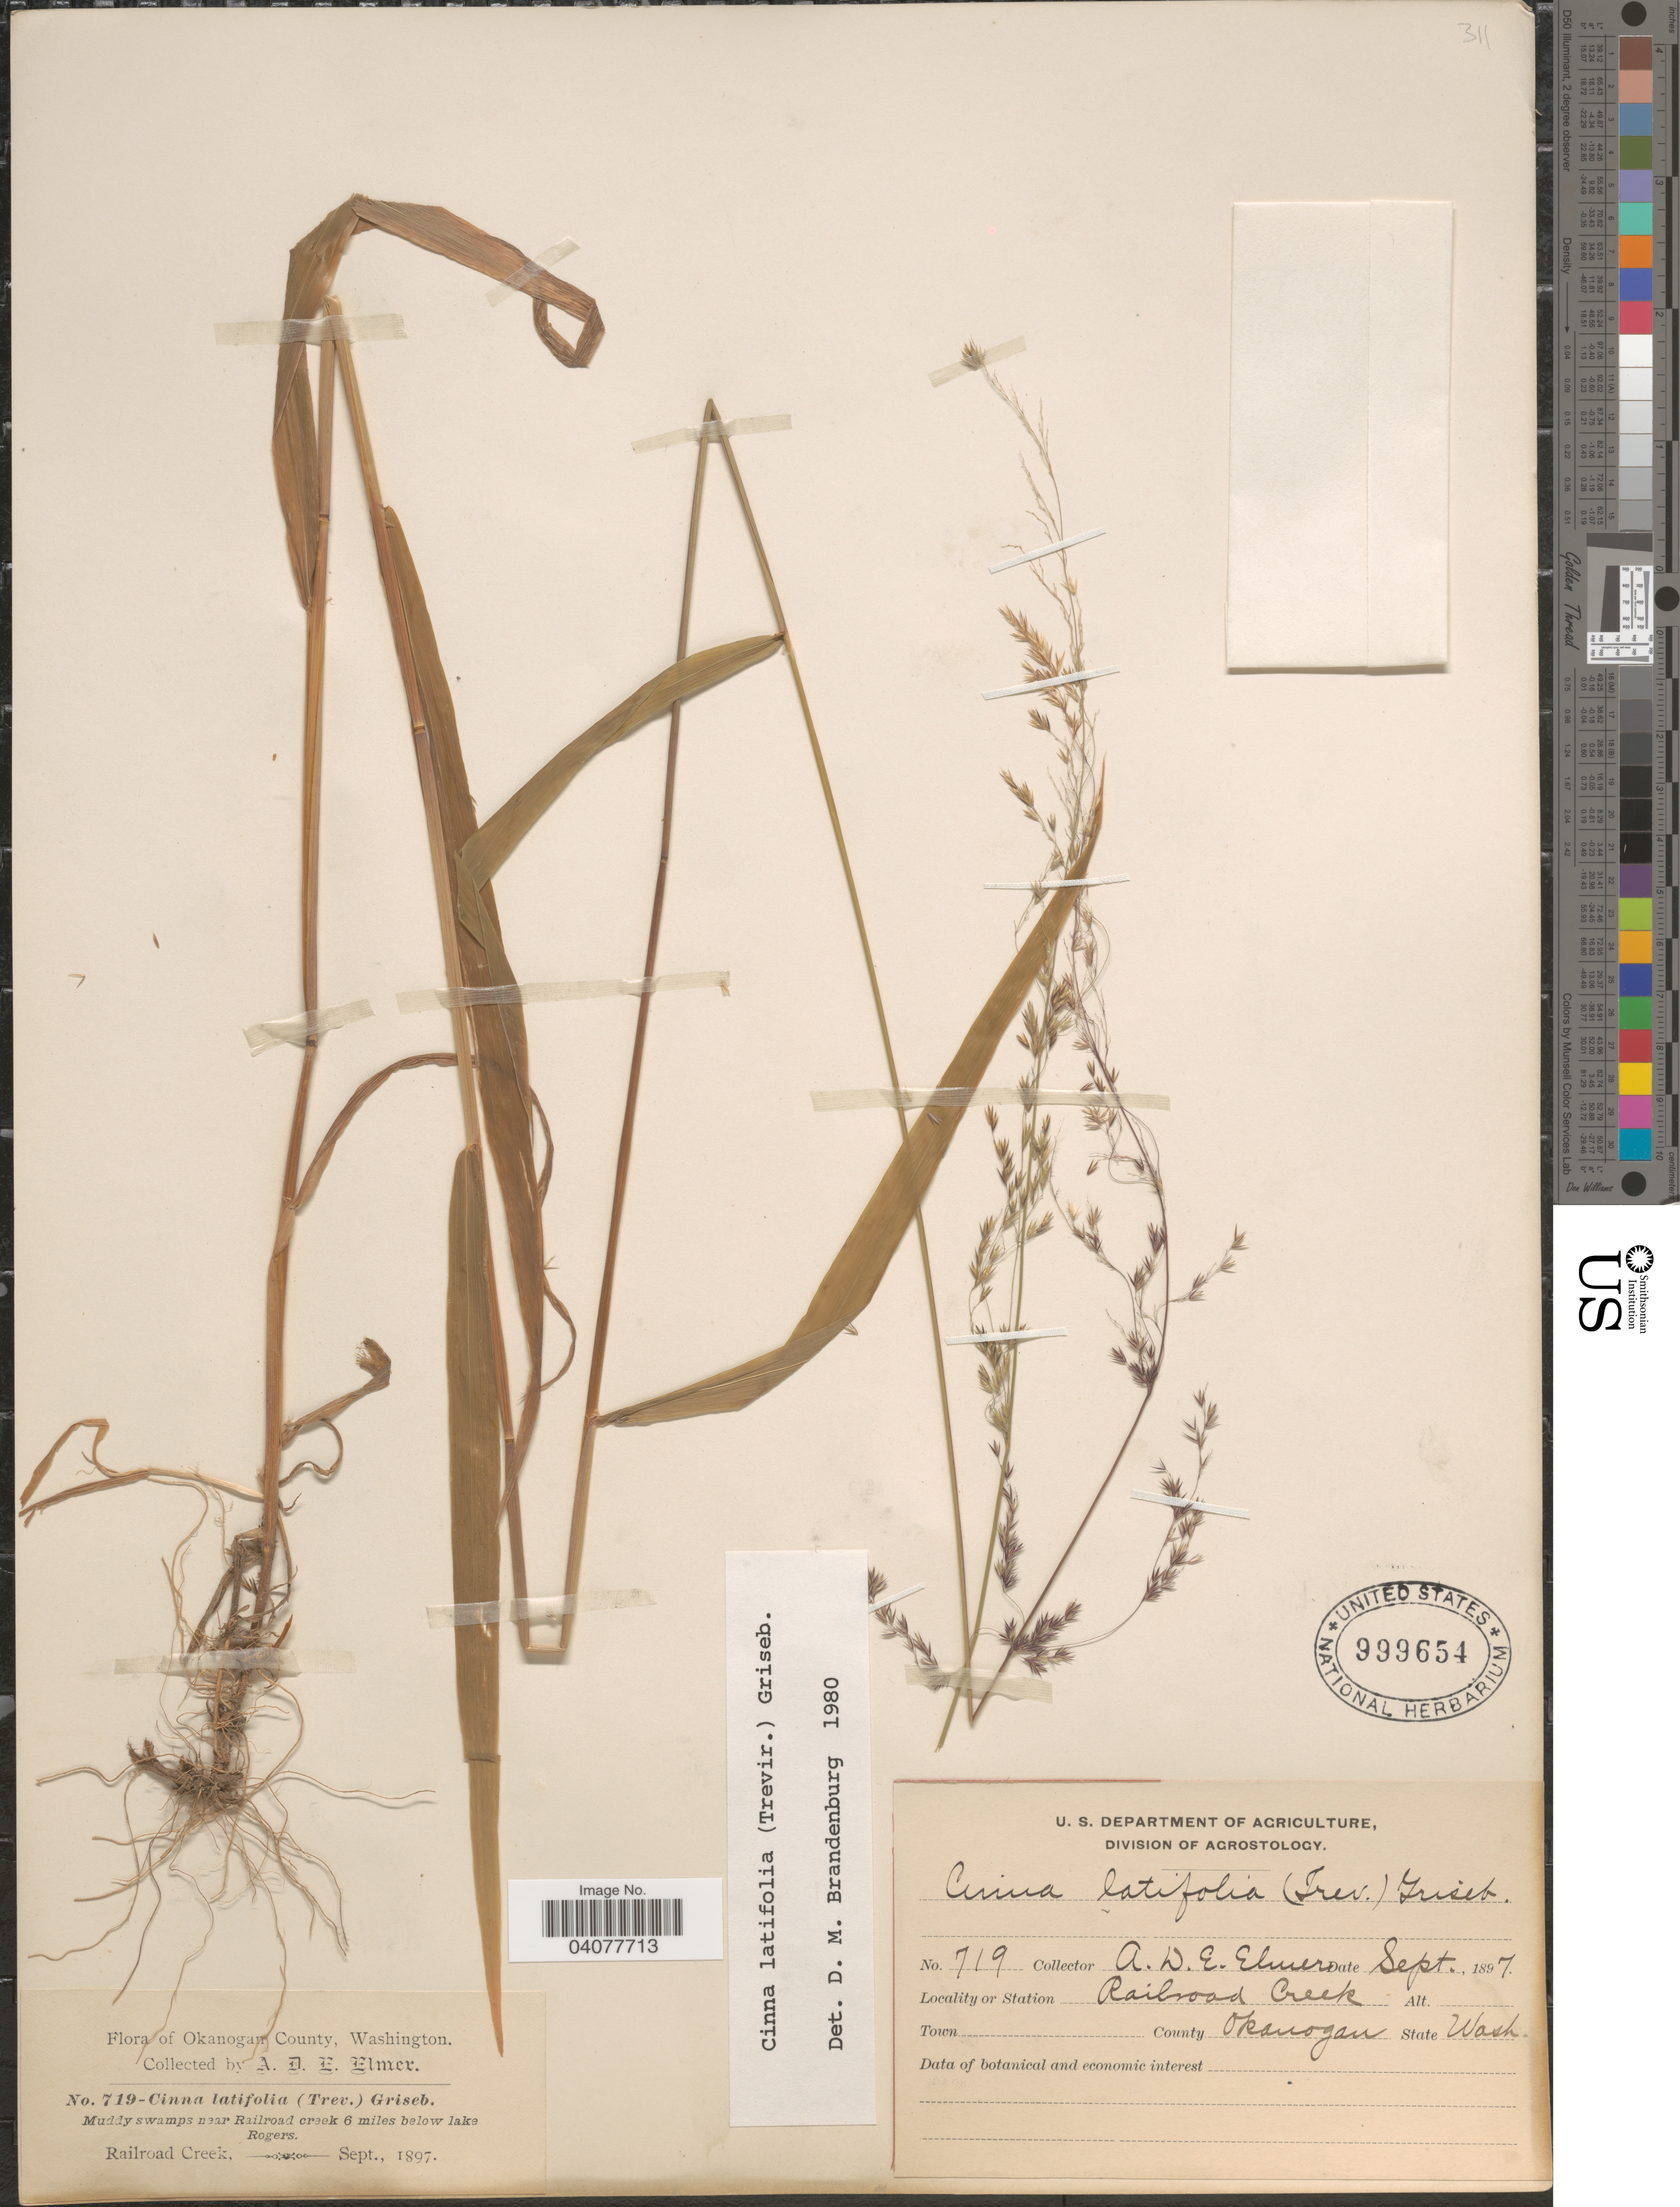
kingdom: Plantae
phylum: Tracheophyta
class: Liliopsida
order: Poales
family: Poaceae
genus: Cinna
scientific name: Cinna latifolia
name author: (Trevir. ex Goeppert) Griseb.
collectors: A. D. E. Elmer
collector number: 719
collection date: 1897-09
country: United States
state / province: Washington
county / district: Okanogan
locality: Okanogan County. Muddy swamps near Railroad creek 6 miles below lake Rogers. Railroad Creek.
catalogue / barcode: US 999654